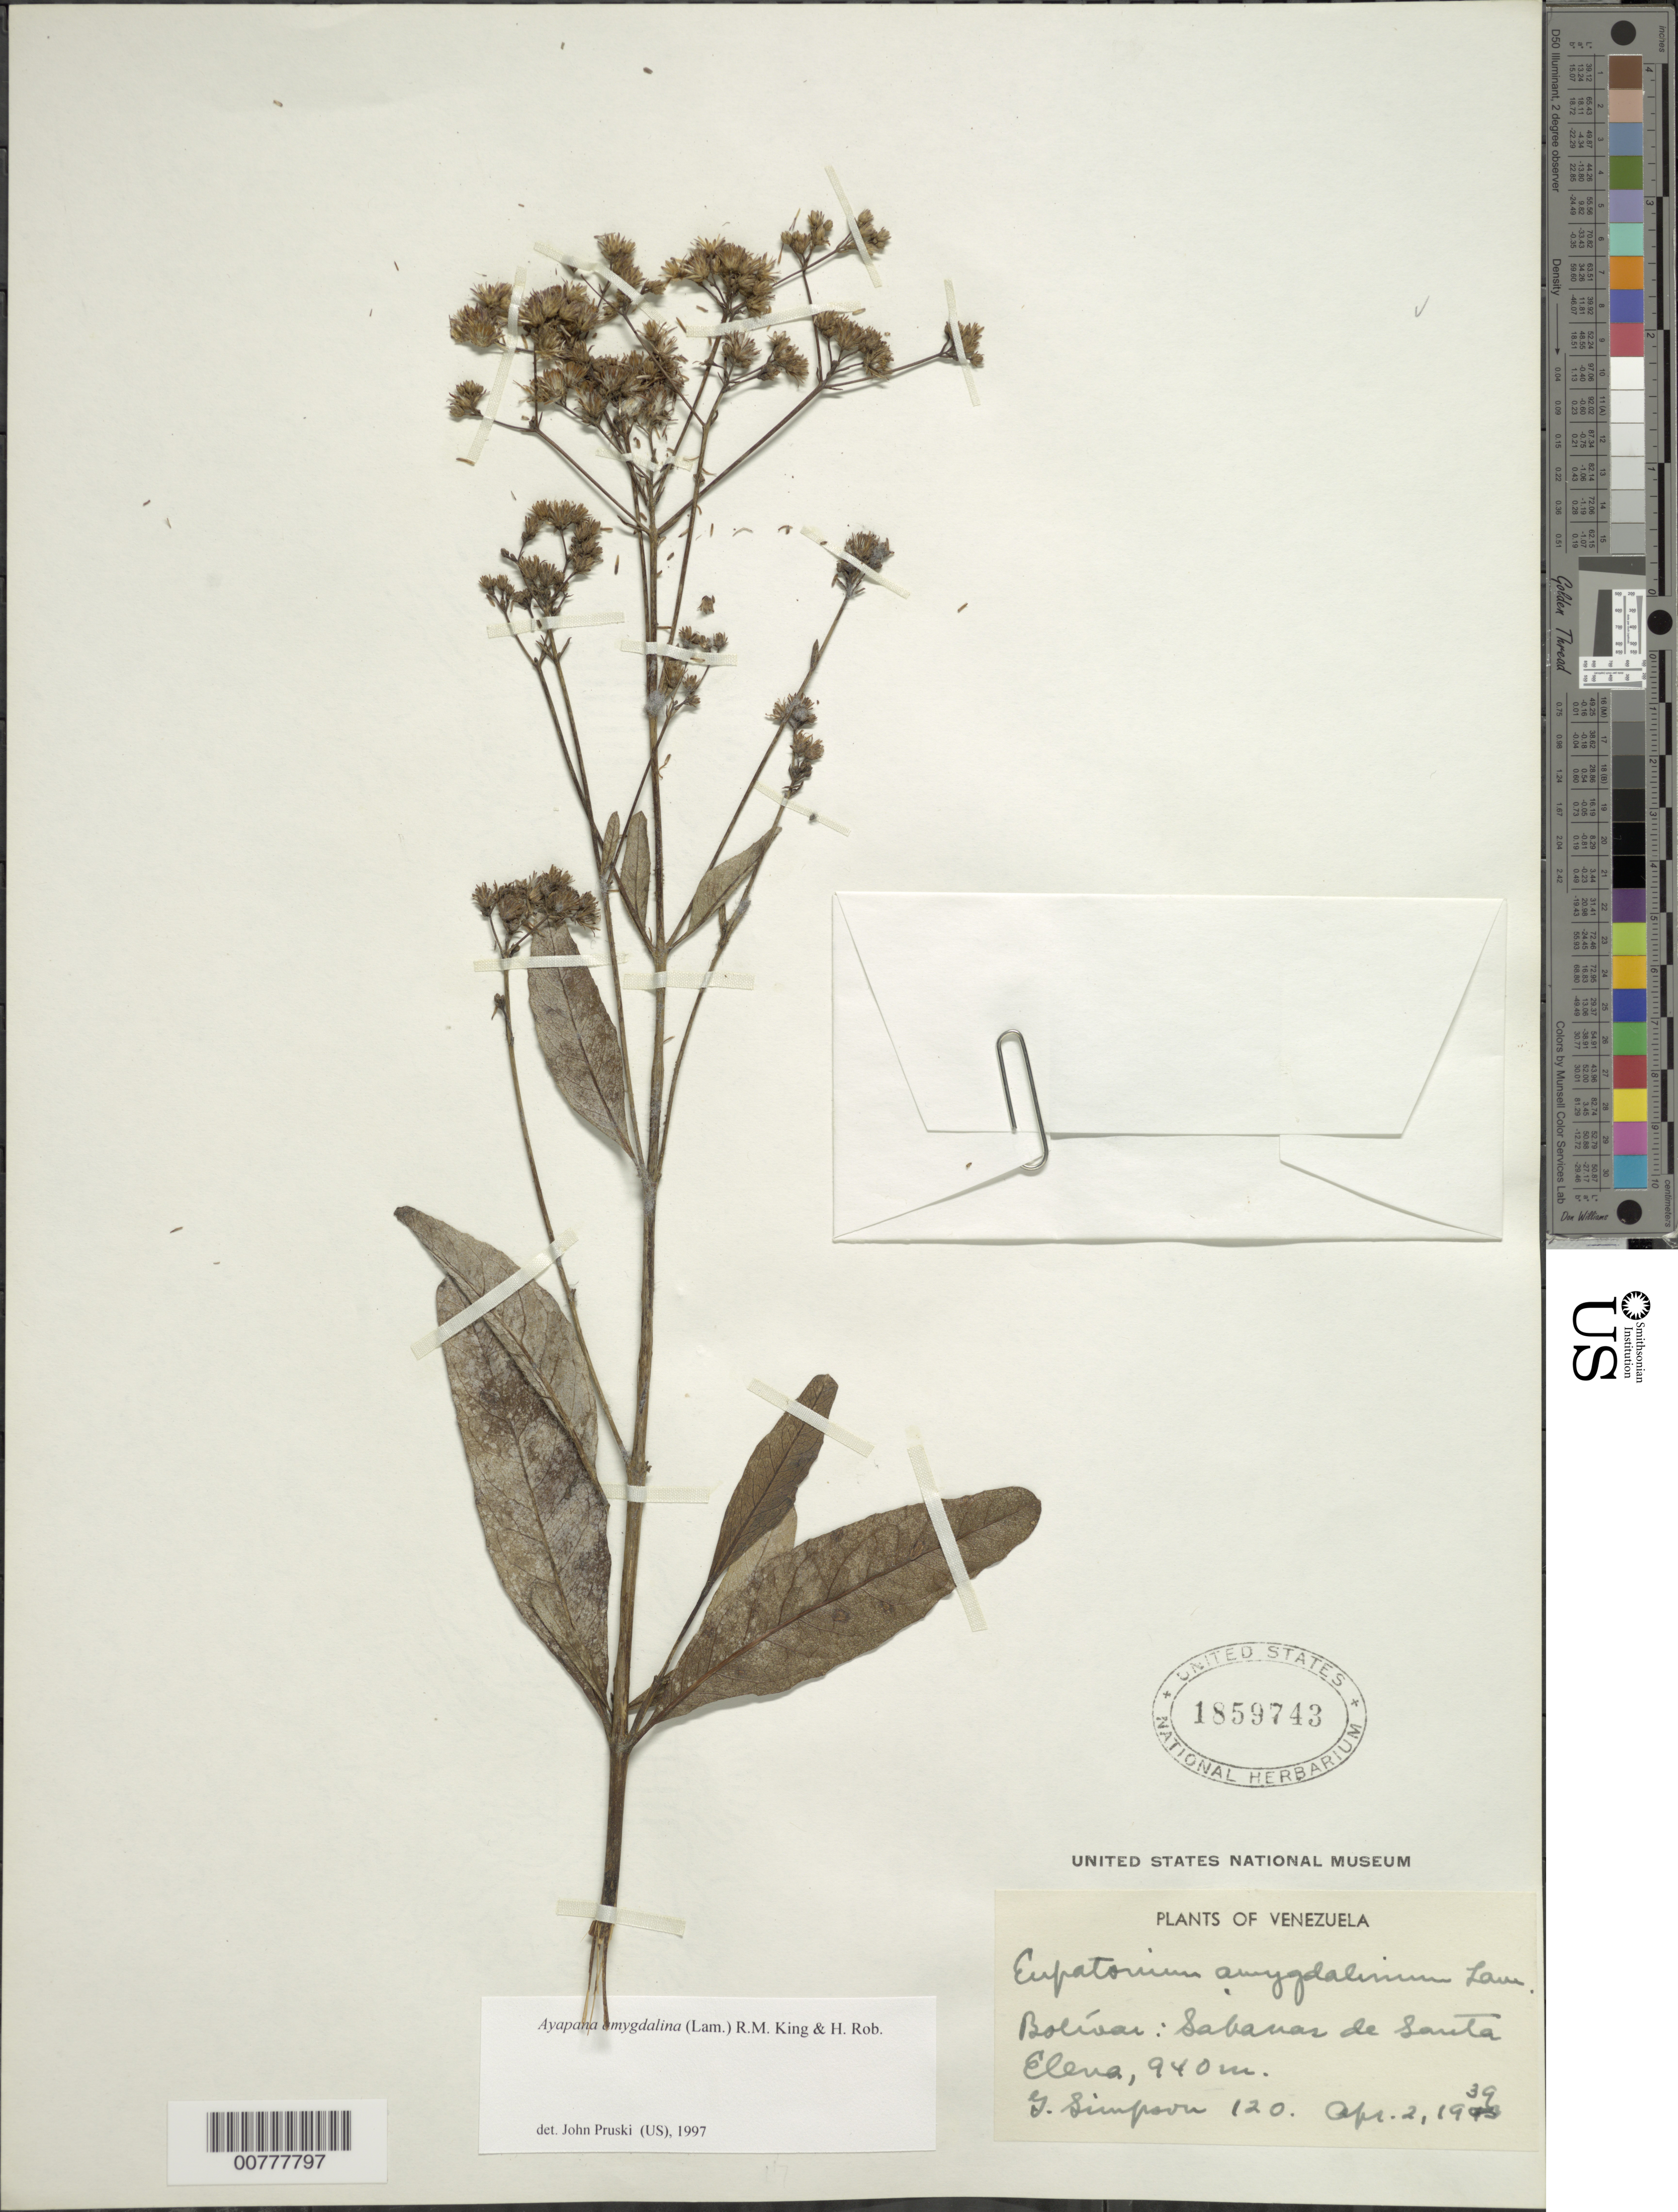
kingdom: Plantae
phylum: Tracheophyta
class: Magnoliopsida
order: Asterales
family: Asteraceae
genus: Ayapana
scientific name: Ayapana amygdalina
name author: (Lam.) R.M. King & H. Rob.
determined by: Pruski, J. F.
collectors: G. Simpson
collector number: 120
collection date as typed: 2-Apr-39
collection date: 1939-04-02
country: Venezuela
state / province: Bolívar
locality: Sabanas de Santa Elena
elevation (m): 940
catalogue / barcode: US 1859743